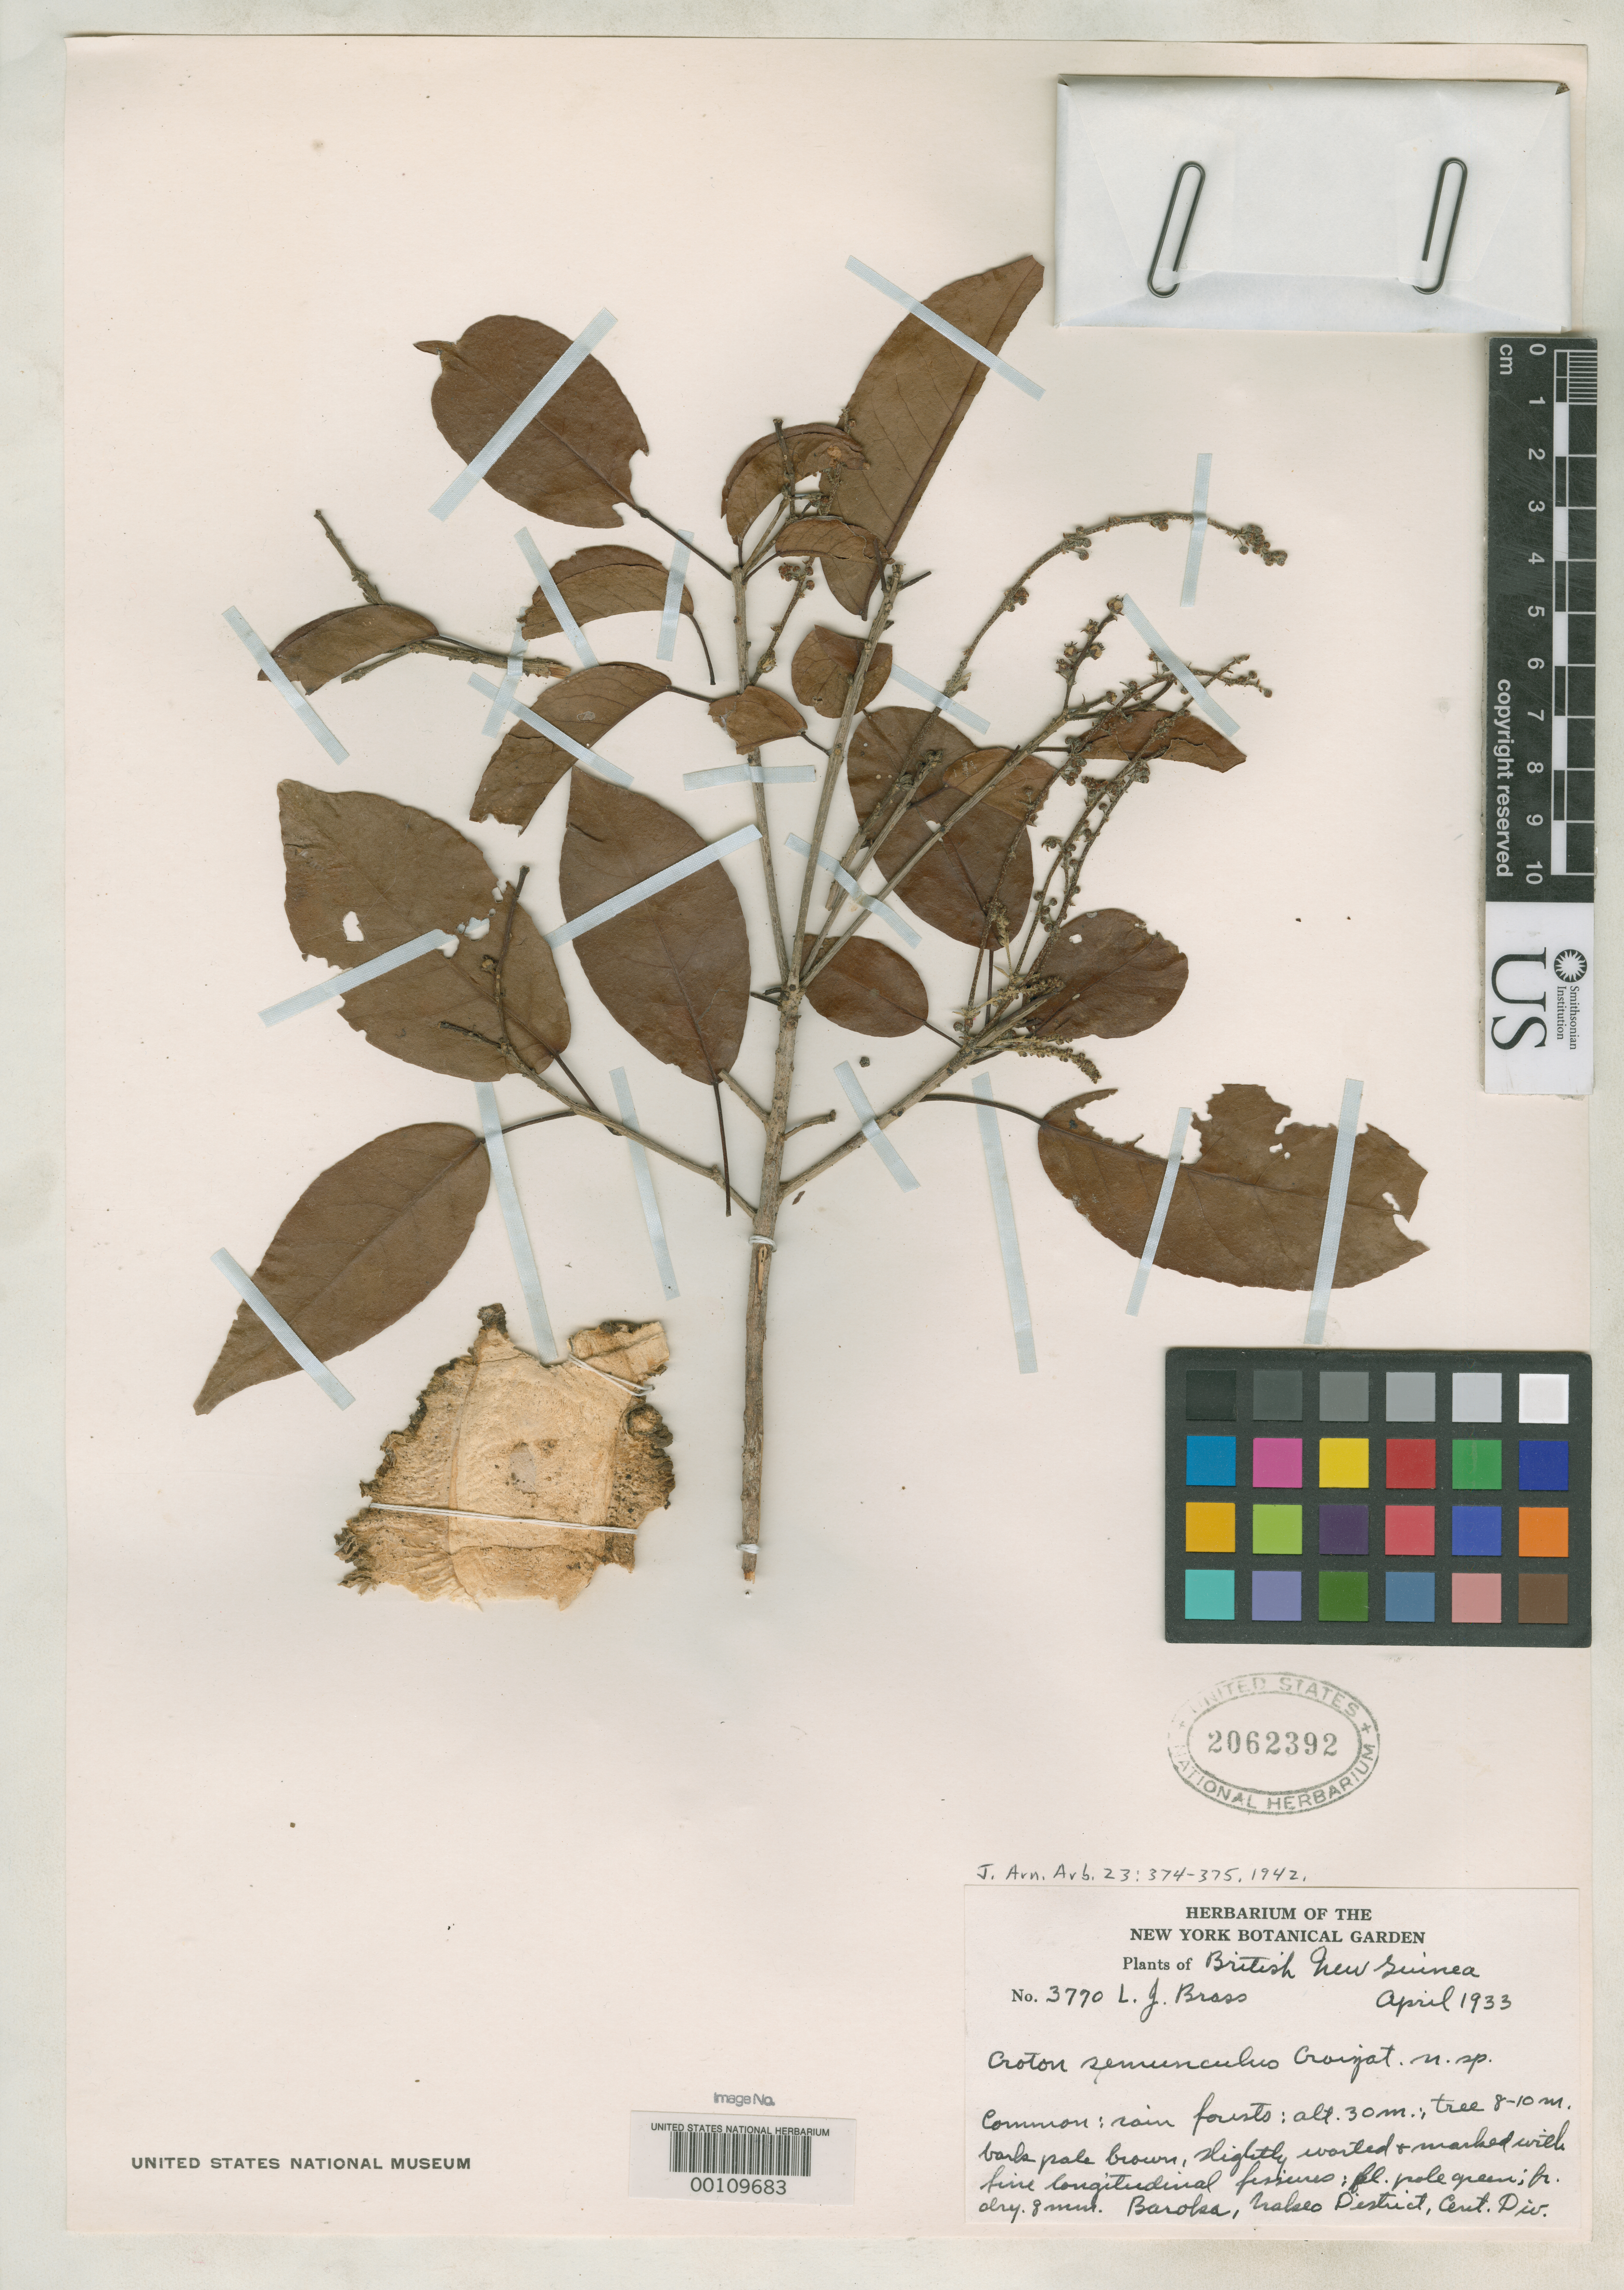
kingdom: Plantae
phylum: Tracheophyta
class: Magnoliopsida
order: Malpighiales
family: Euphorbiaceae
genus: Croton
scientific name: Croton semunculus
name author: Croizat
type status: Type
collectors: L. J. Brass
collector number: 3770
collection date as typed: Apr 1933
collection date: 1933-04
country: Papua New Guinea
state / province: Central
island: New Guinea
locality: Barolsa.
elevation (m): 30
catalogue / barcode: US 2062392